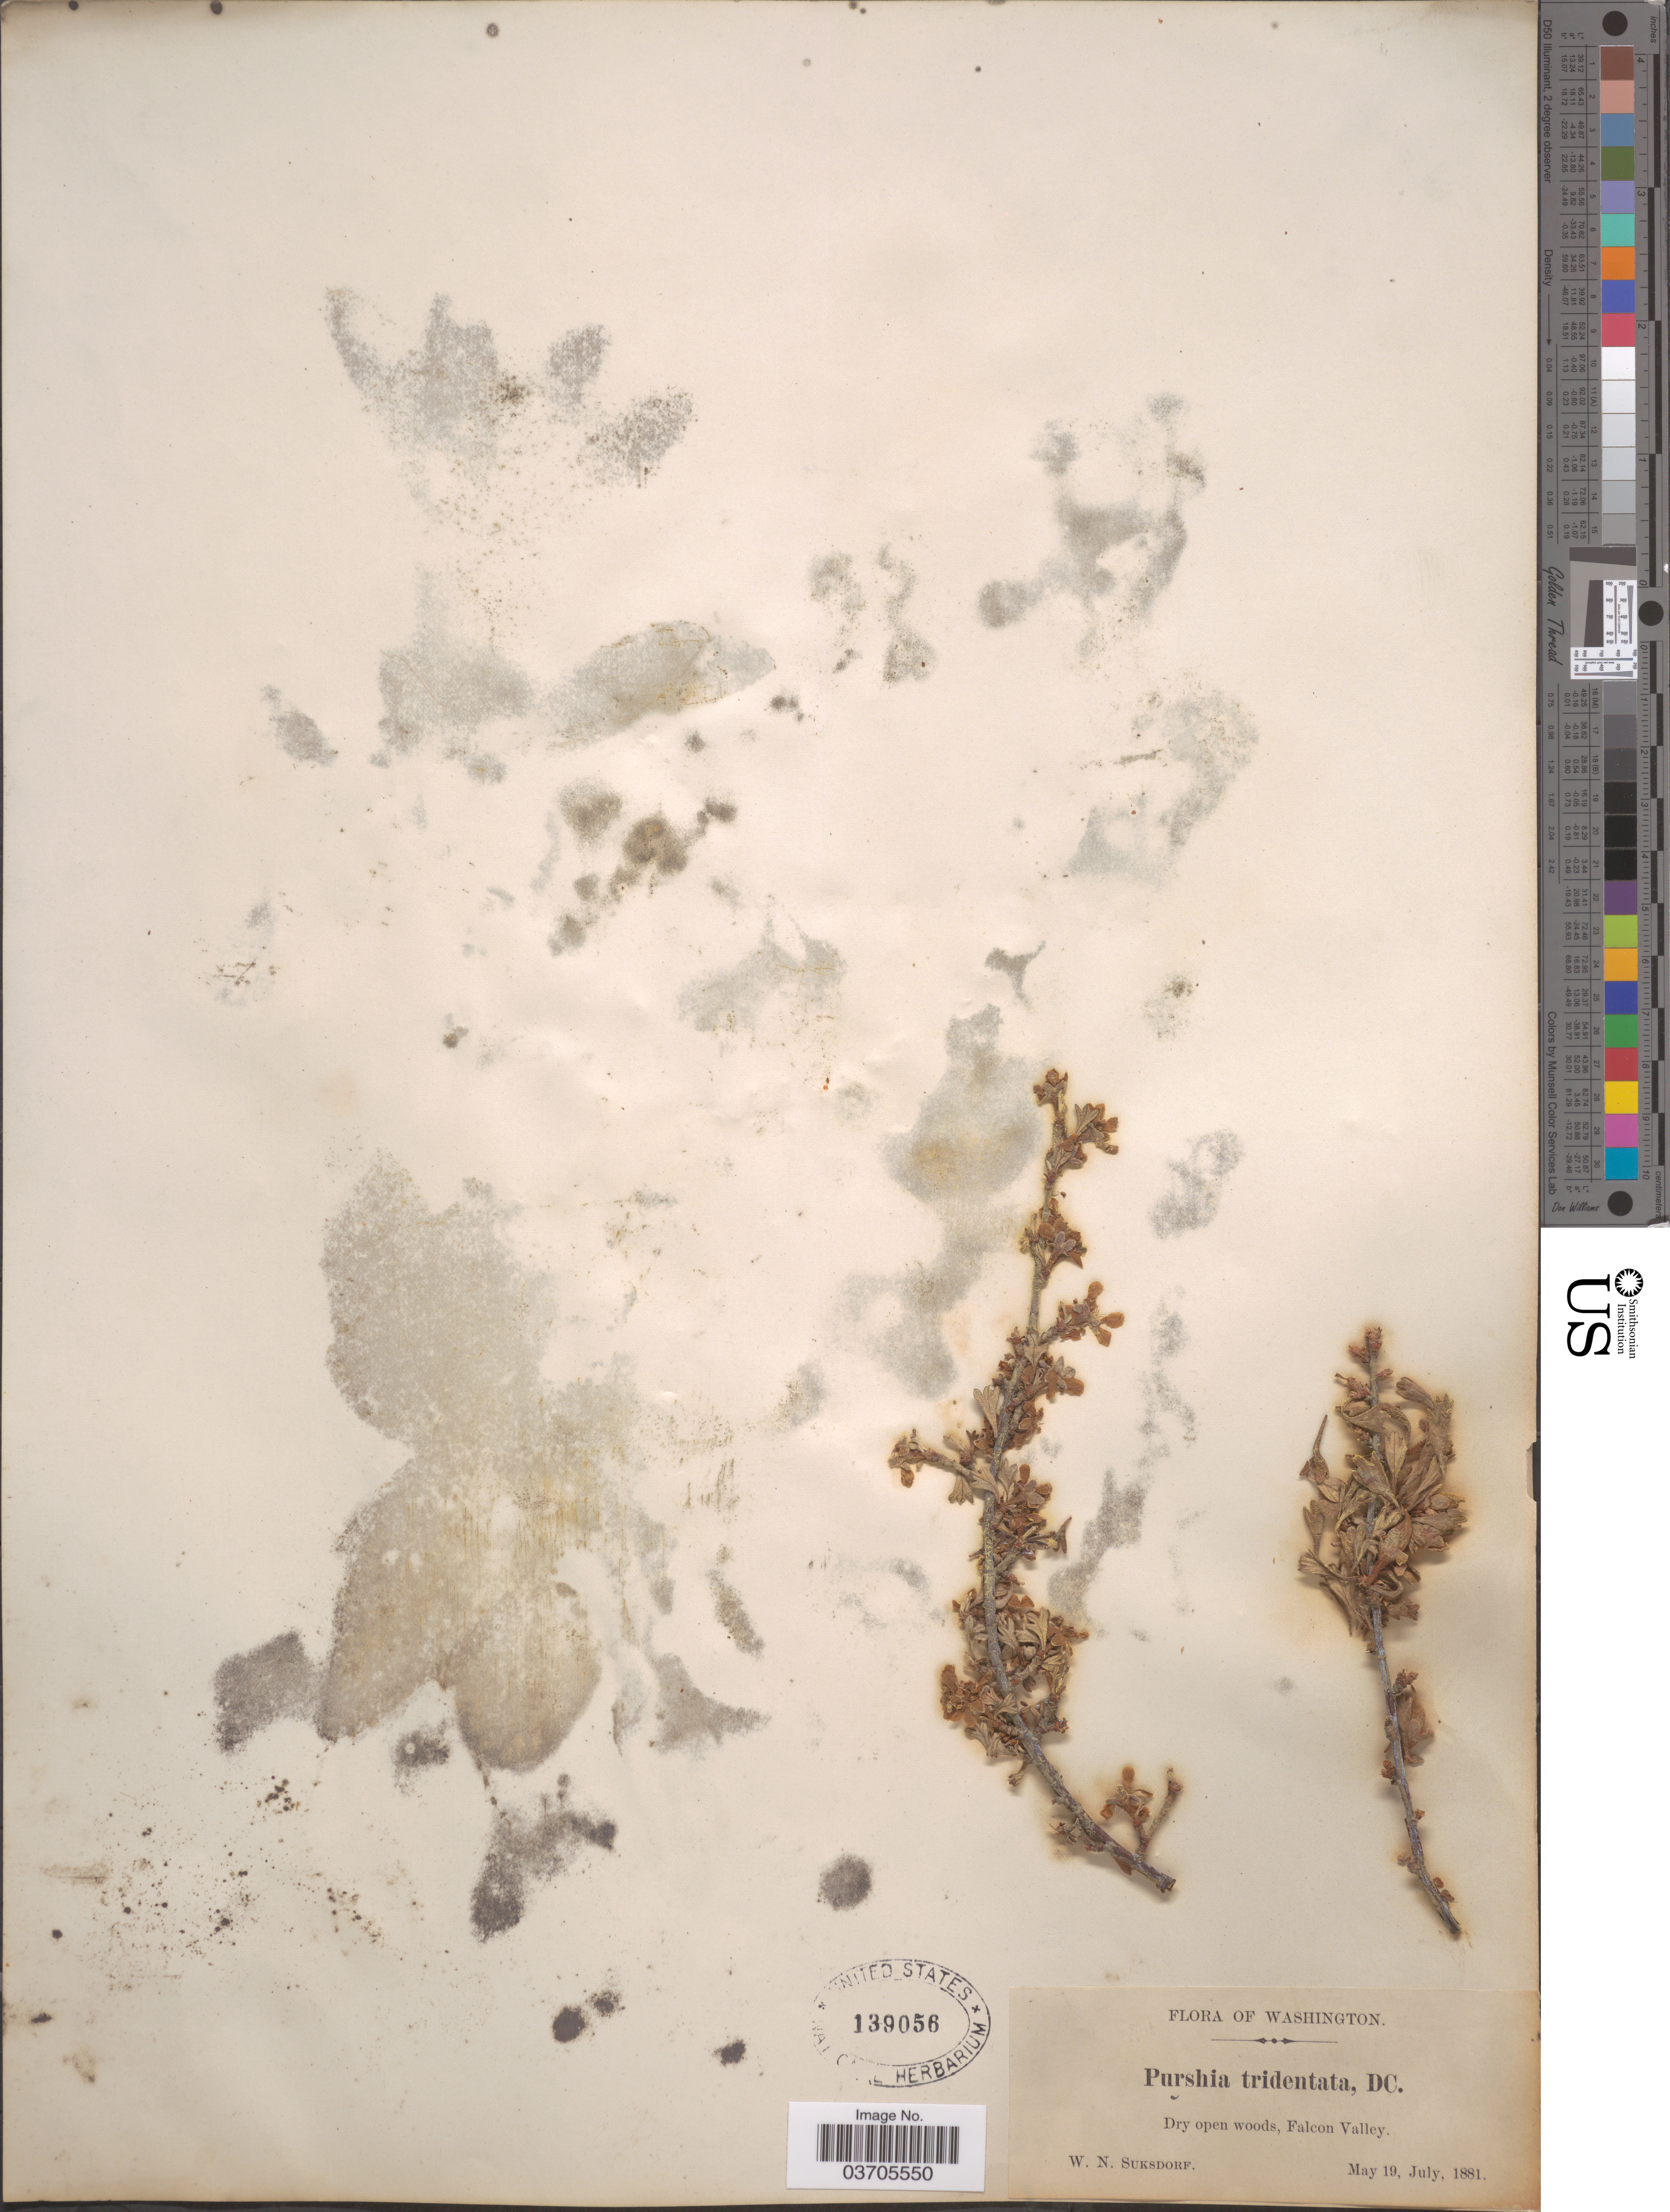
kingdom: Plantae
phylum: Tracheophyta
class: Magnoliopsida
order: Rosales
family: Rosaceae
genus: Purshia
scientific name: Purshia tridentata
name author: (Pursh) DC.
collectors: W. N. Suksdorf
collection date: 1881-05-19/1881-07-19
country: United States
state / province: Washington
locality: Falcon Valley.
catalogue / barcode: US 139056